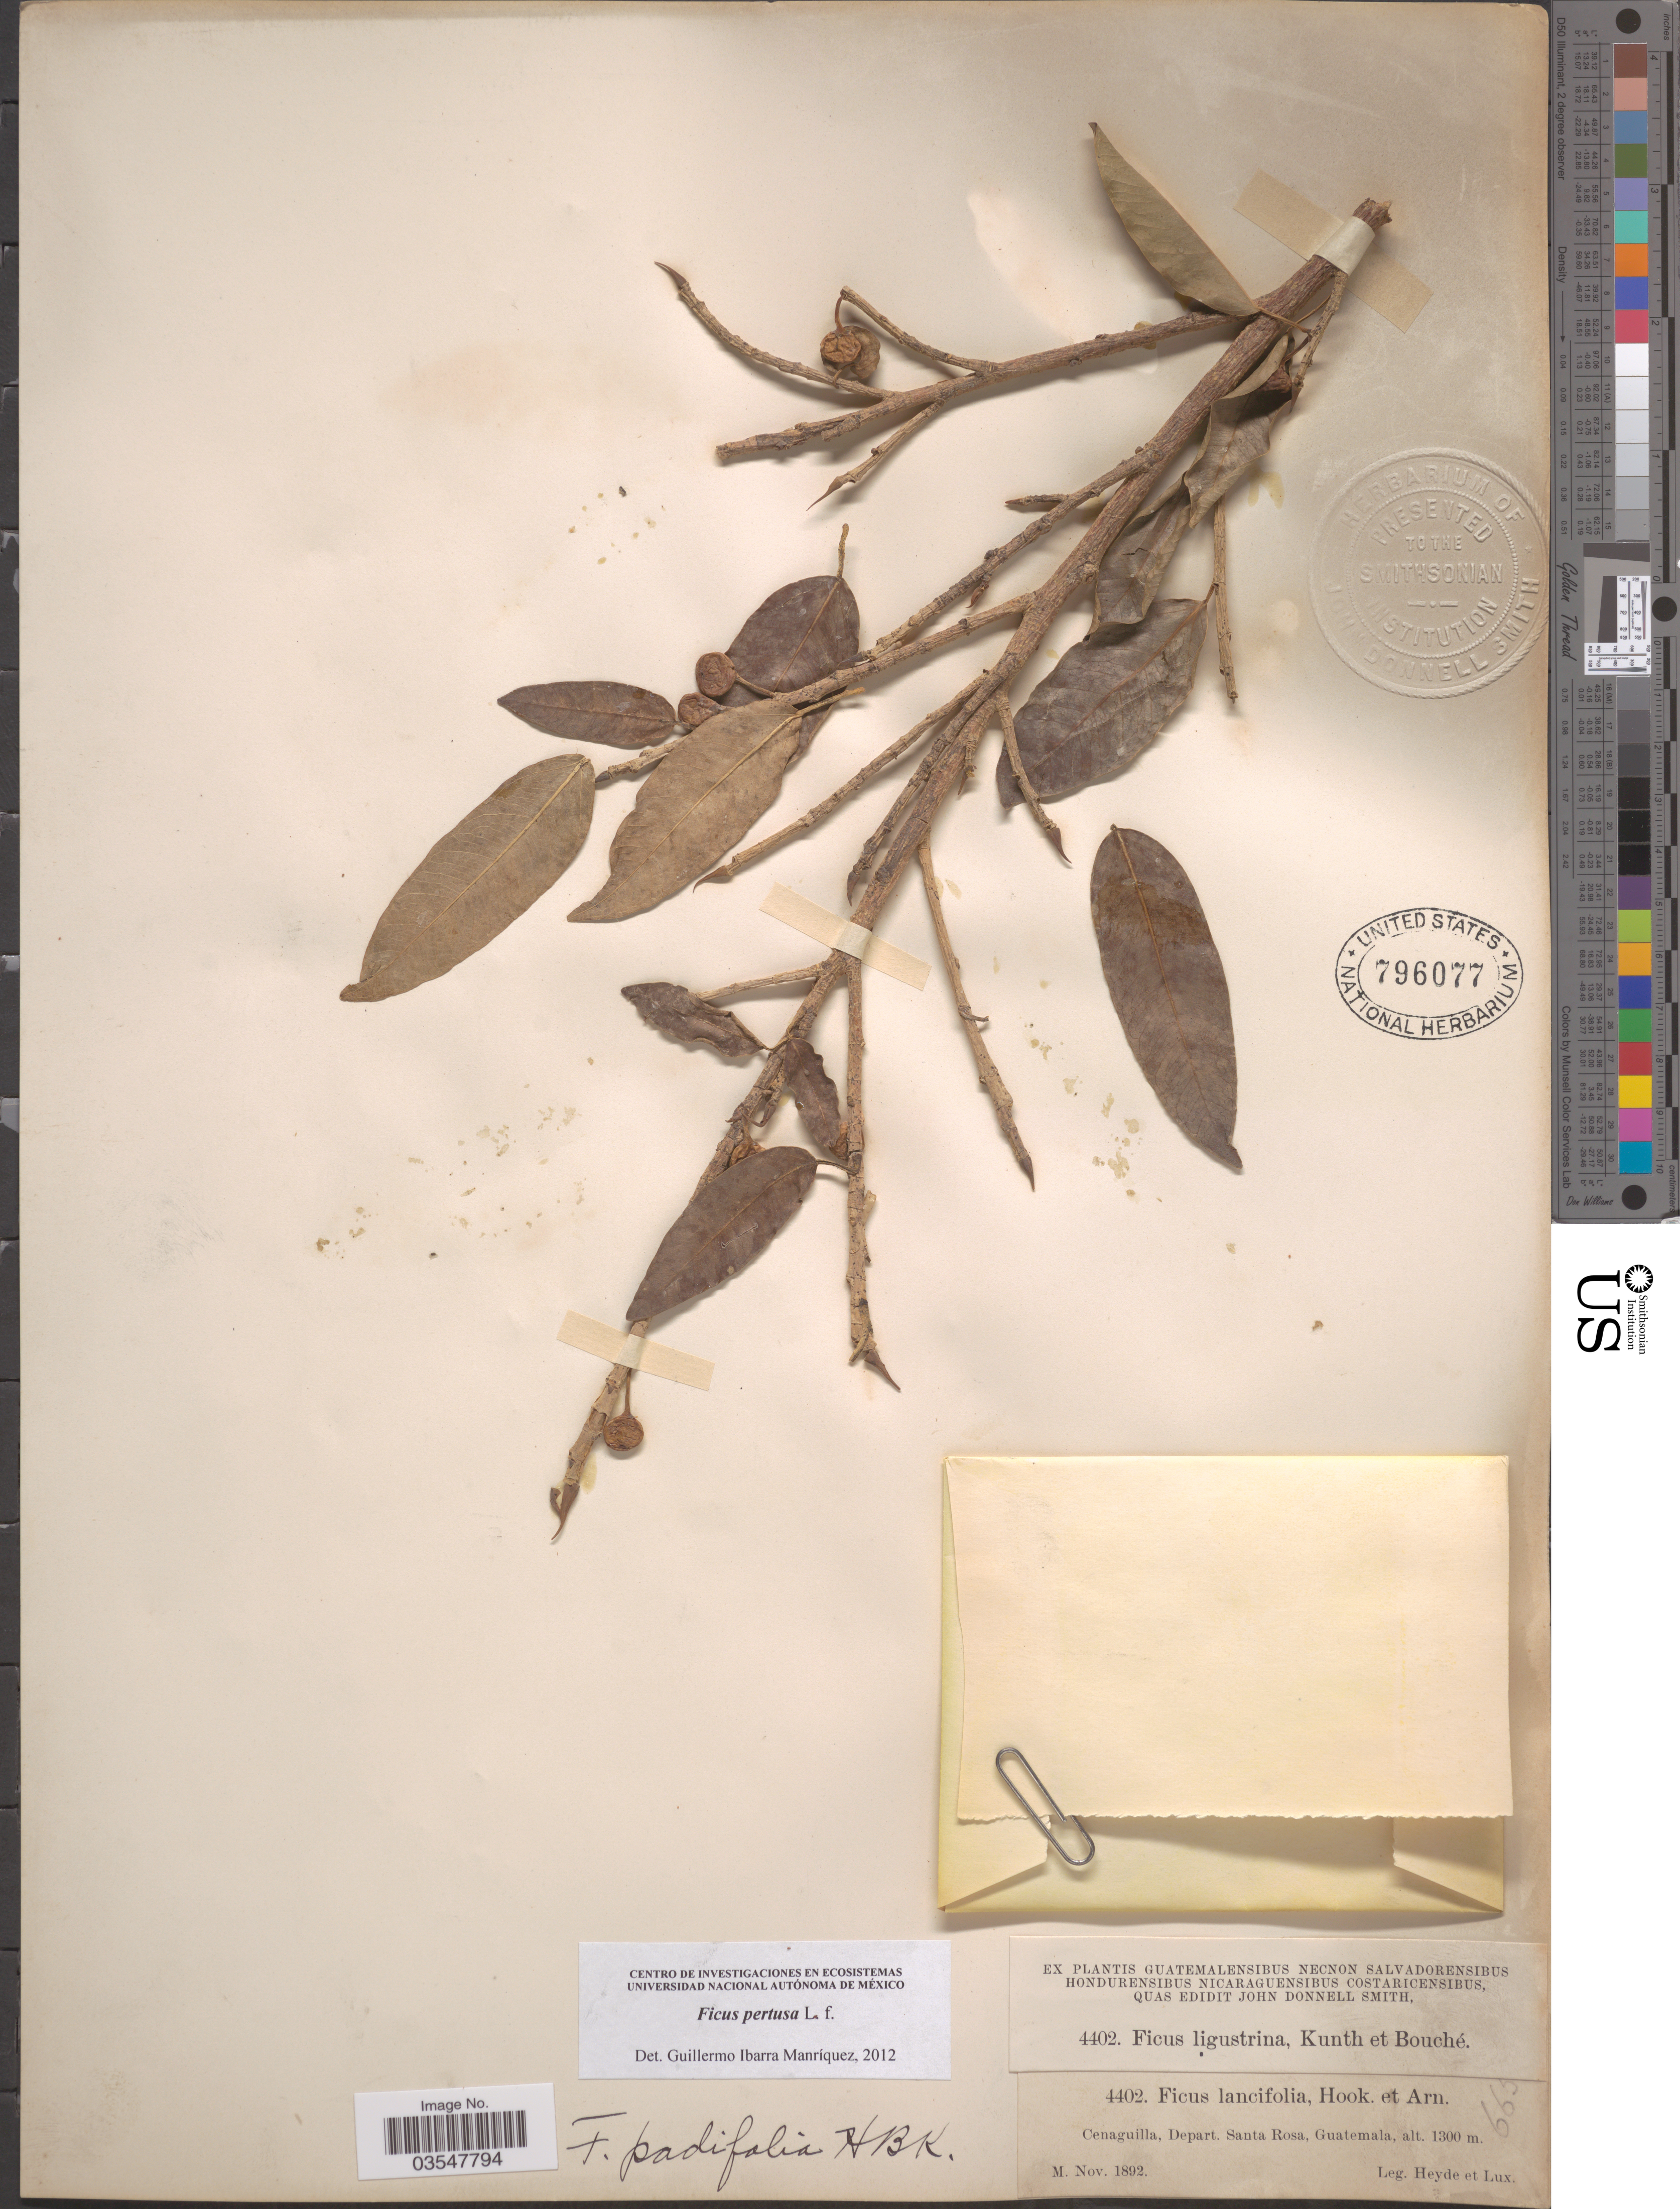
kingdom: Plantae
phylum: Tracheophyta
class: Magnoliopsida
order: Rosales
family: Moraceae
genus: Ficus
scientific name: Ficus pertusa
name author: L. f.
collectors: Heyde & Lux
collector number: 4402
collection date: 1892-11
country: Guatemala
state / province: Santa Rosa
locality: Cenaguilla, Depart. Santa Rosa.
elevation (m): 1300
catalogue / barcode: US 796077